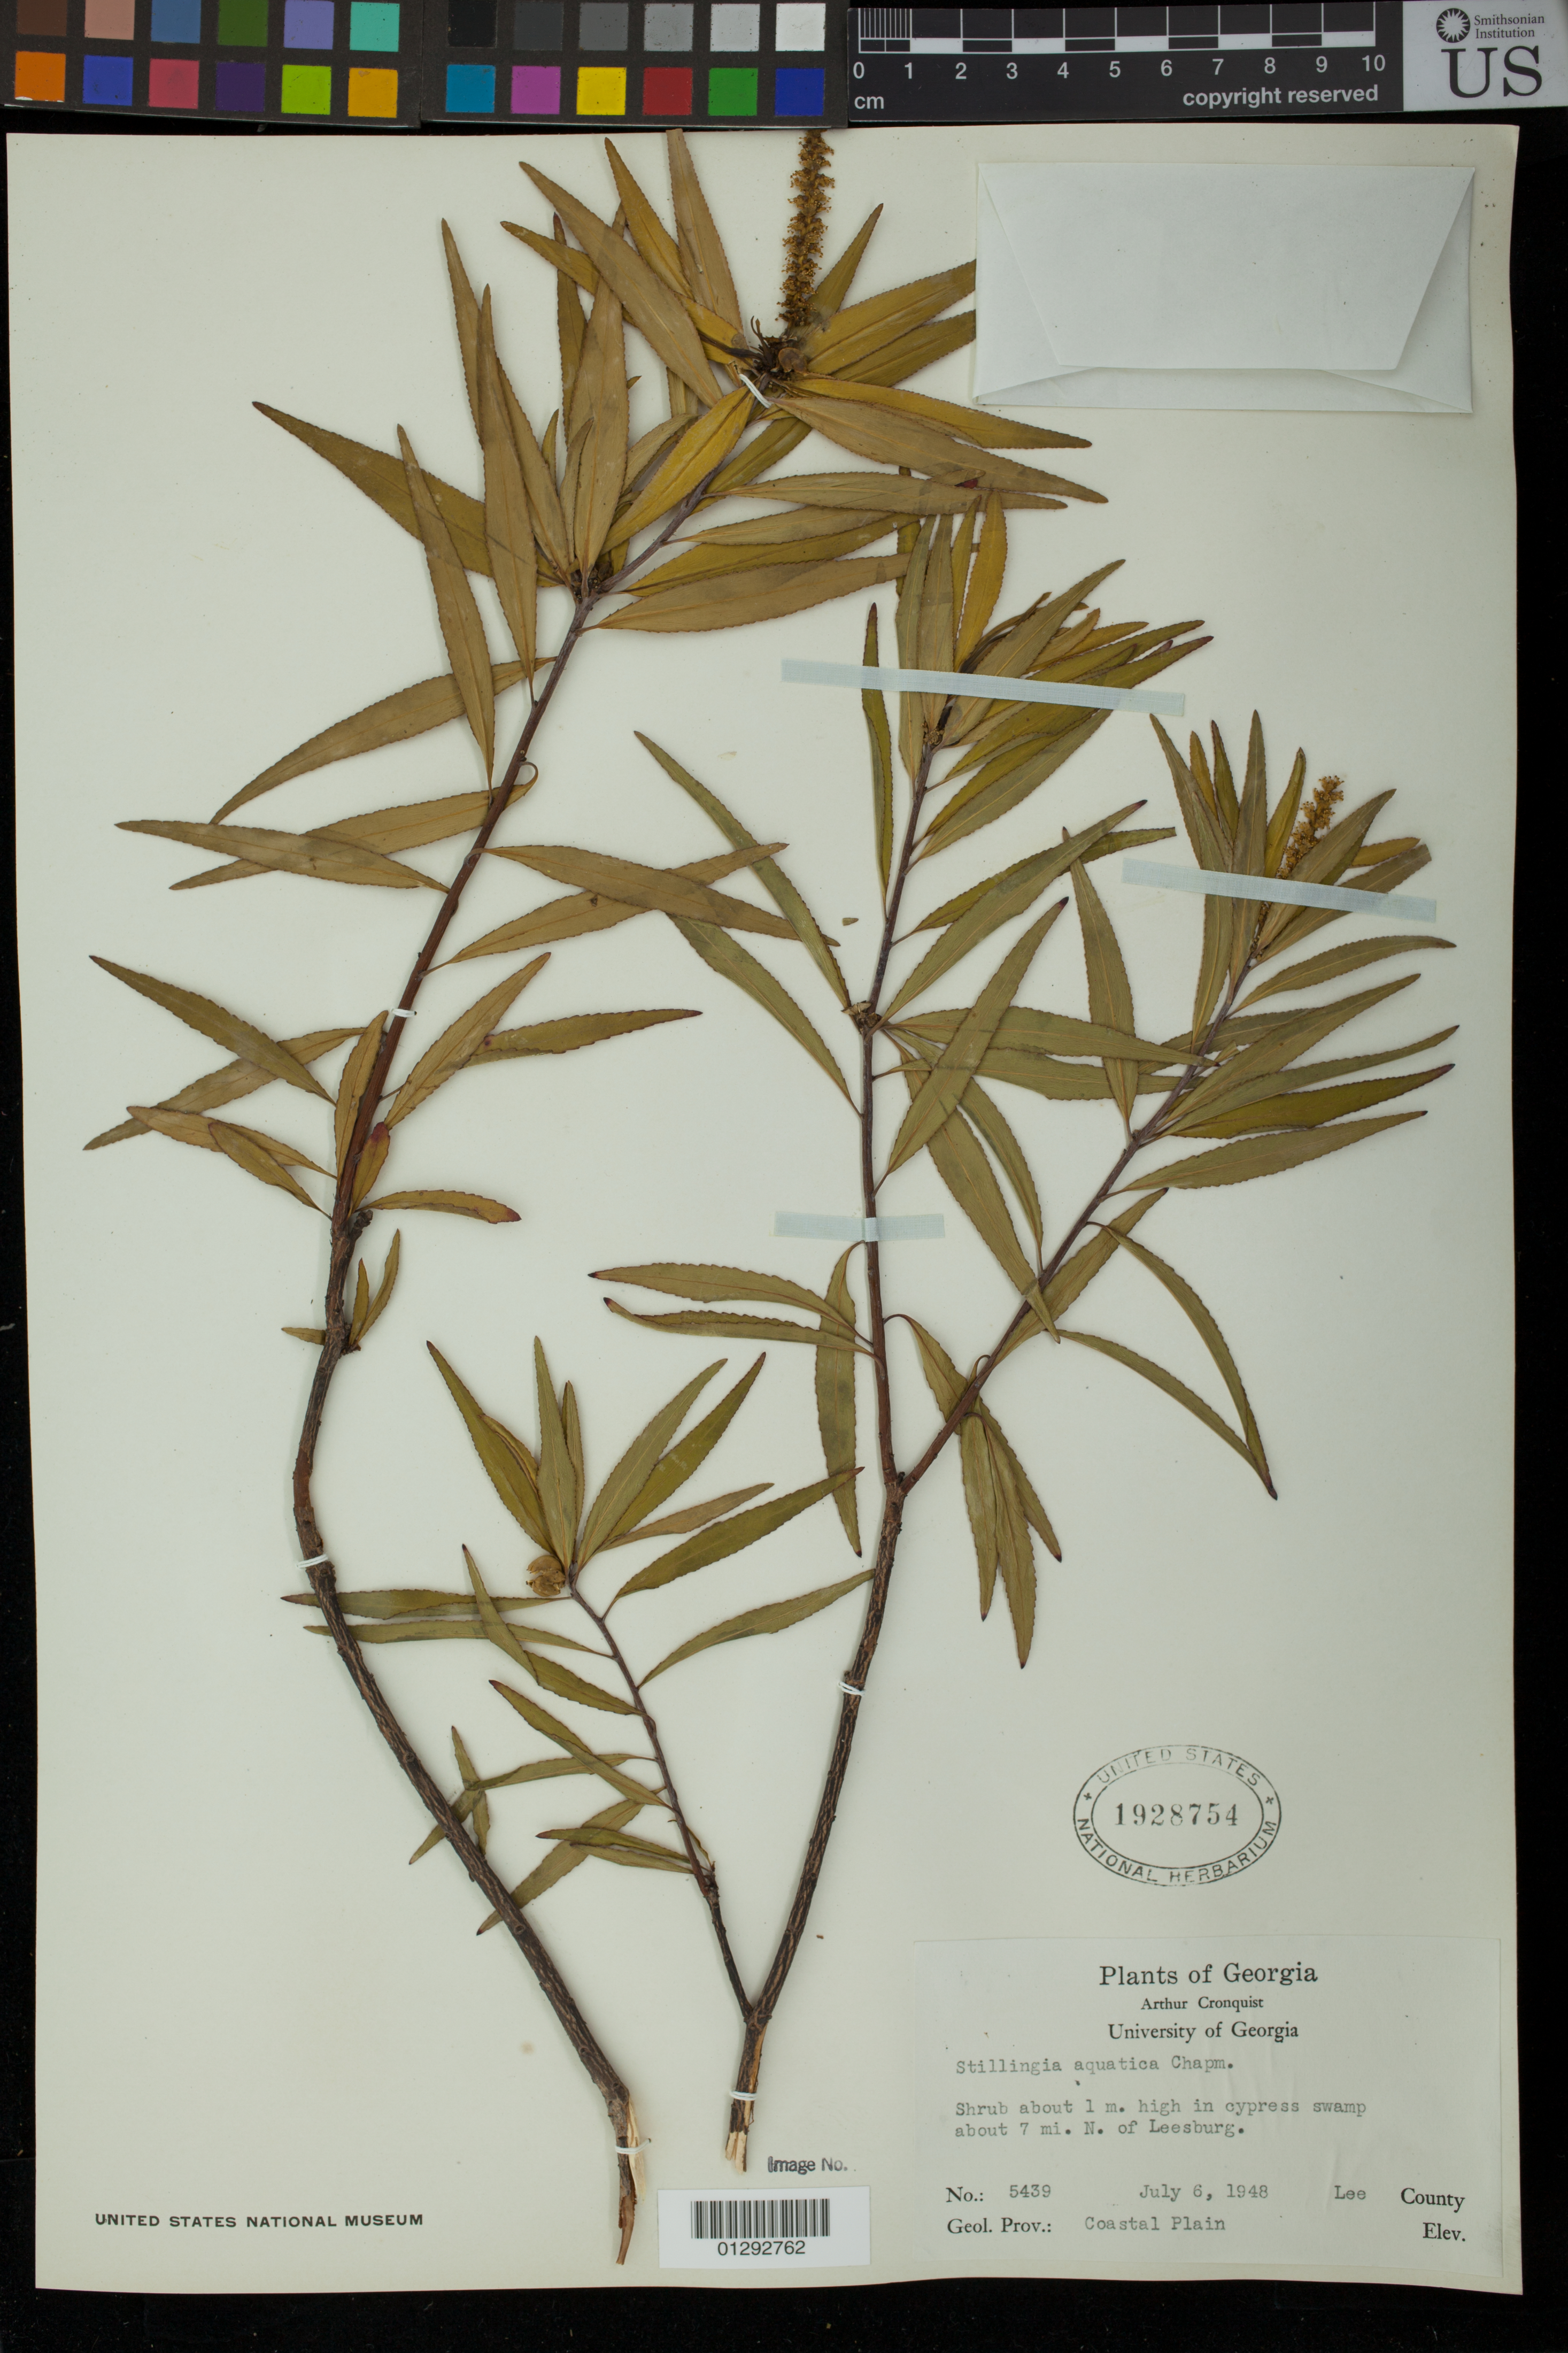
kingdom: Plantae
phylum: Tracheophyta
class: Magnoliopsida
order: Malpighiales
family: Euphorbiaceae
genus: Stillingia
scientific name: Stillingia aquatica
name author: Chapm.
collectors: A. J. Cronquist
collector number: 5439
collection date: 1948-07-06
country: United States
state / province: Georgia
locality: Lee County: about 7 mi. N. of Leesburg.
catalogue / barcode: US 1928754